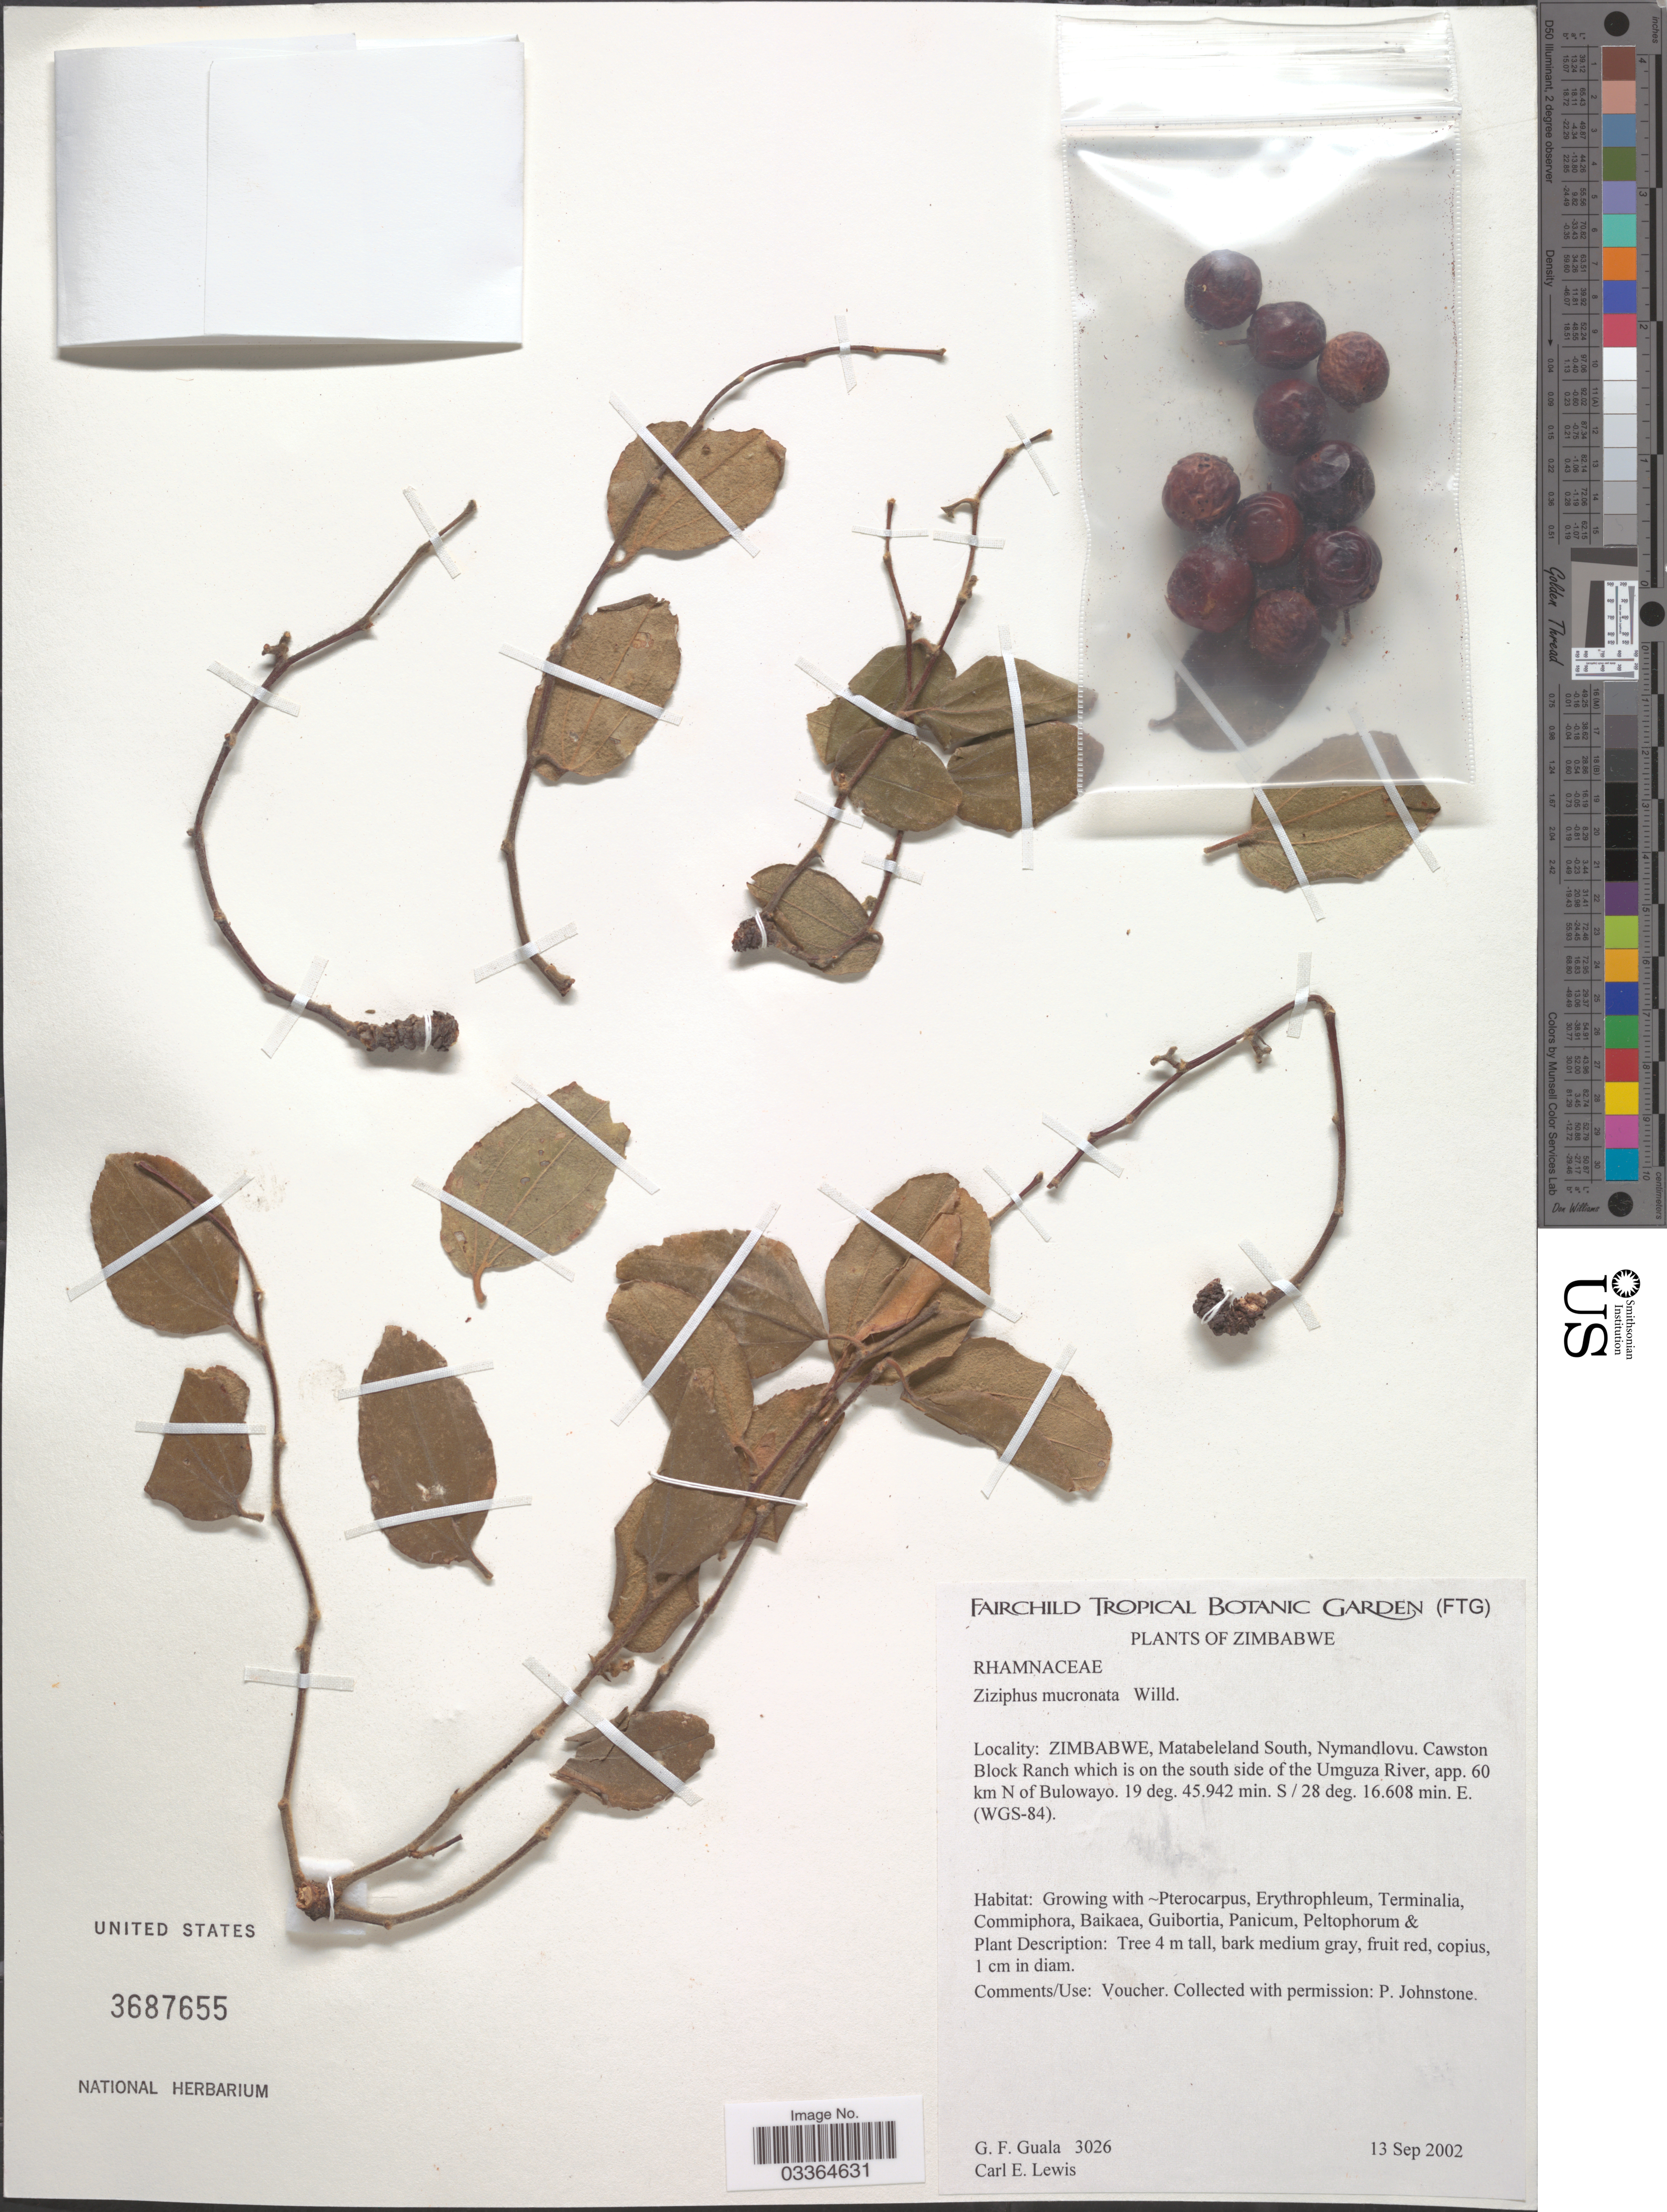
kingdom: Plantae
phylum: Tracheophyta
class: Magnoliopsida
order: Rosales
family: Rhamnaceae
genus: Ziziphus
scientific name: Ziziphus mucronata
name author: Willd.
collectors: G. Guala & C. Lewis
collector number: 3026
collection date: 2002-09-13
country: Zimbabwe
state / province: Matabeleland South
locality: Nymandlovu. Cawston Block Ranch which is on the south side of the Umguza River, app. 60 km N of Bulowayo.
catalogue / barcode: US 3687655